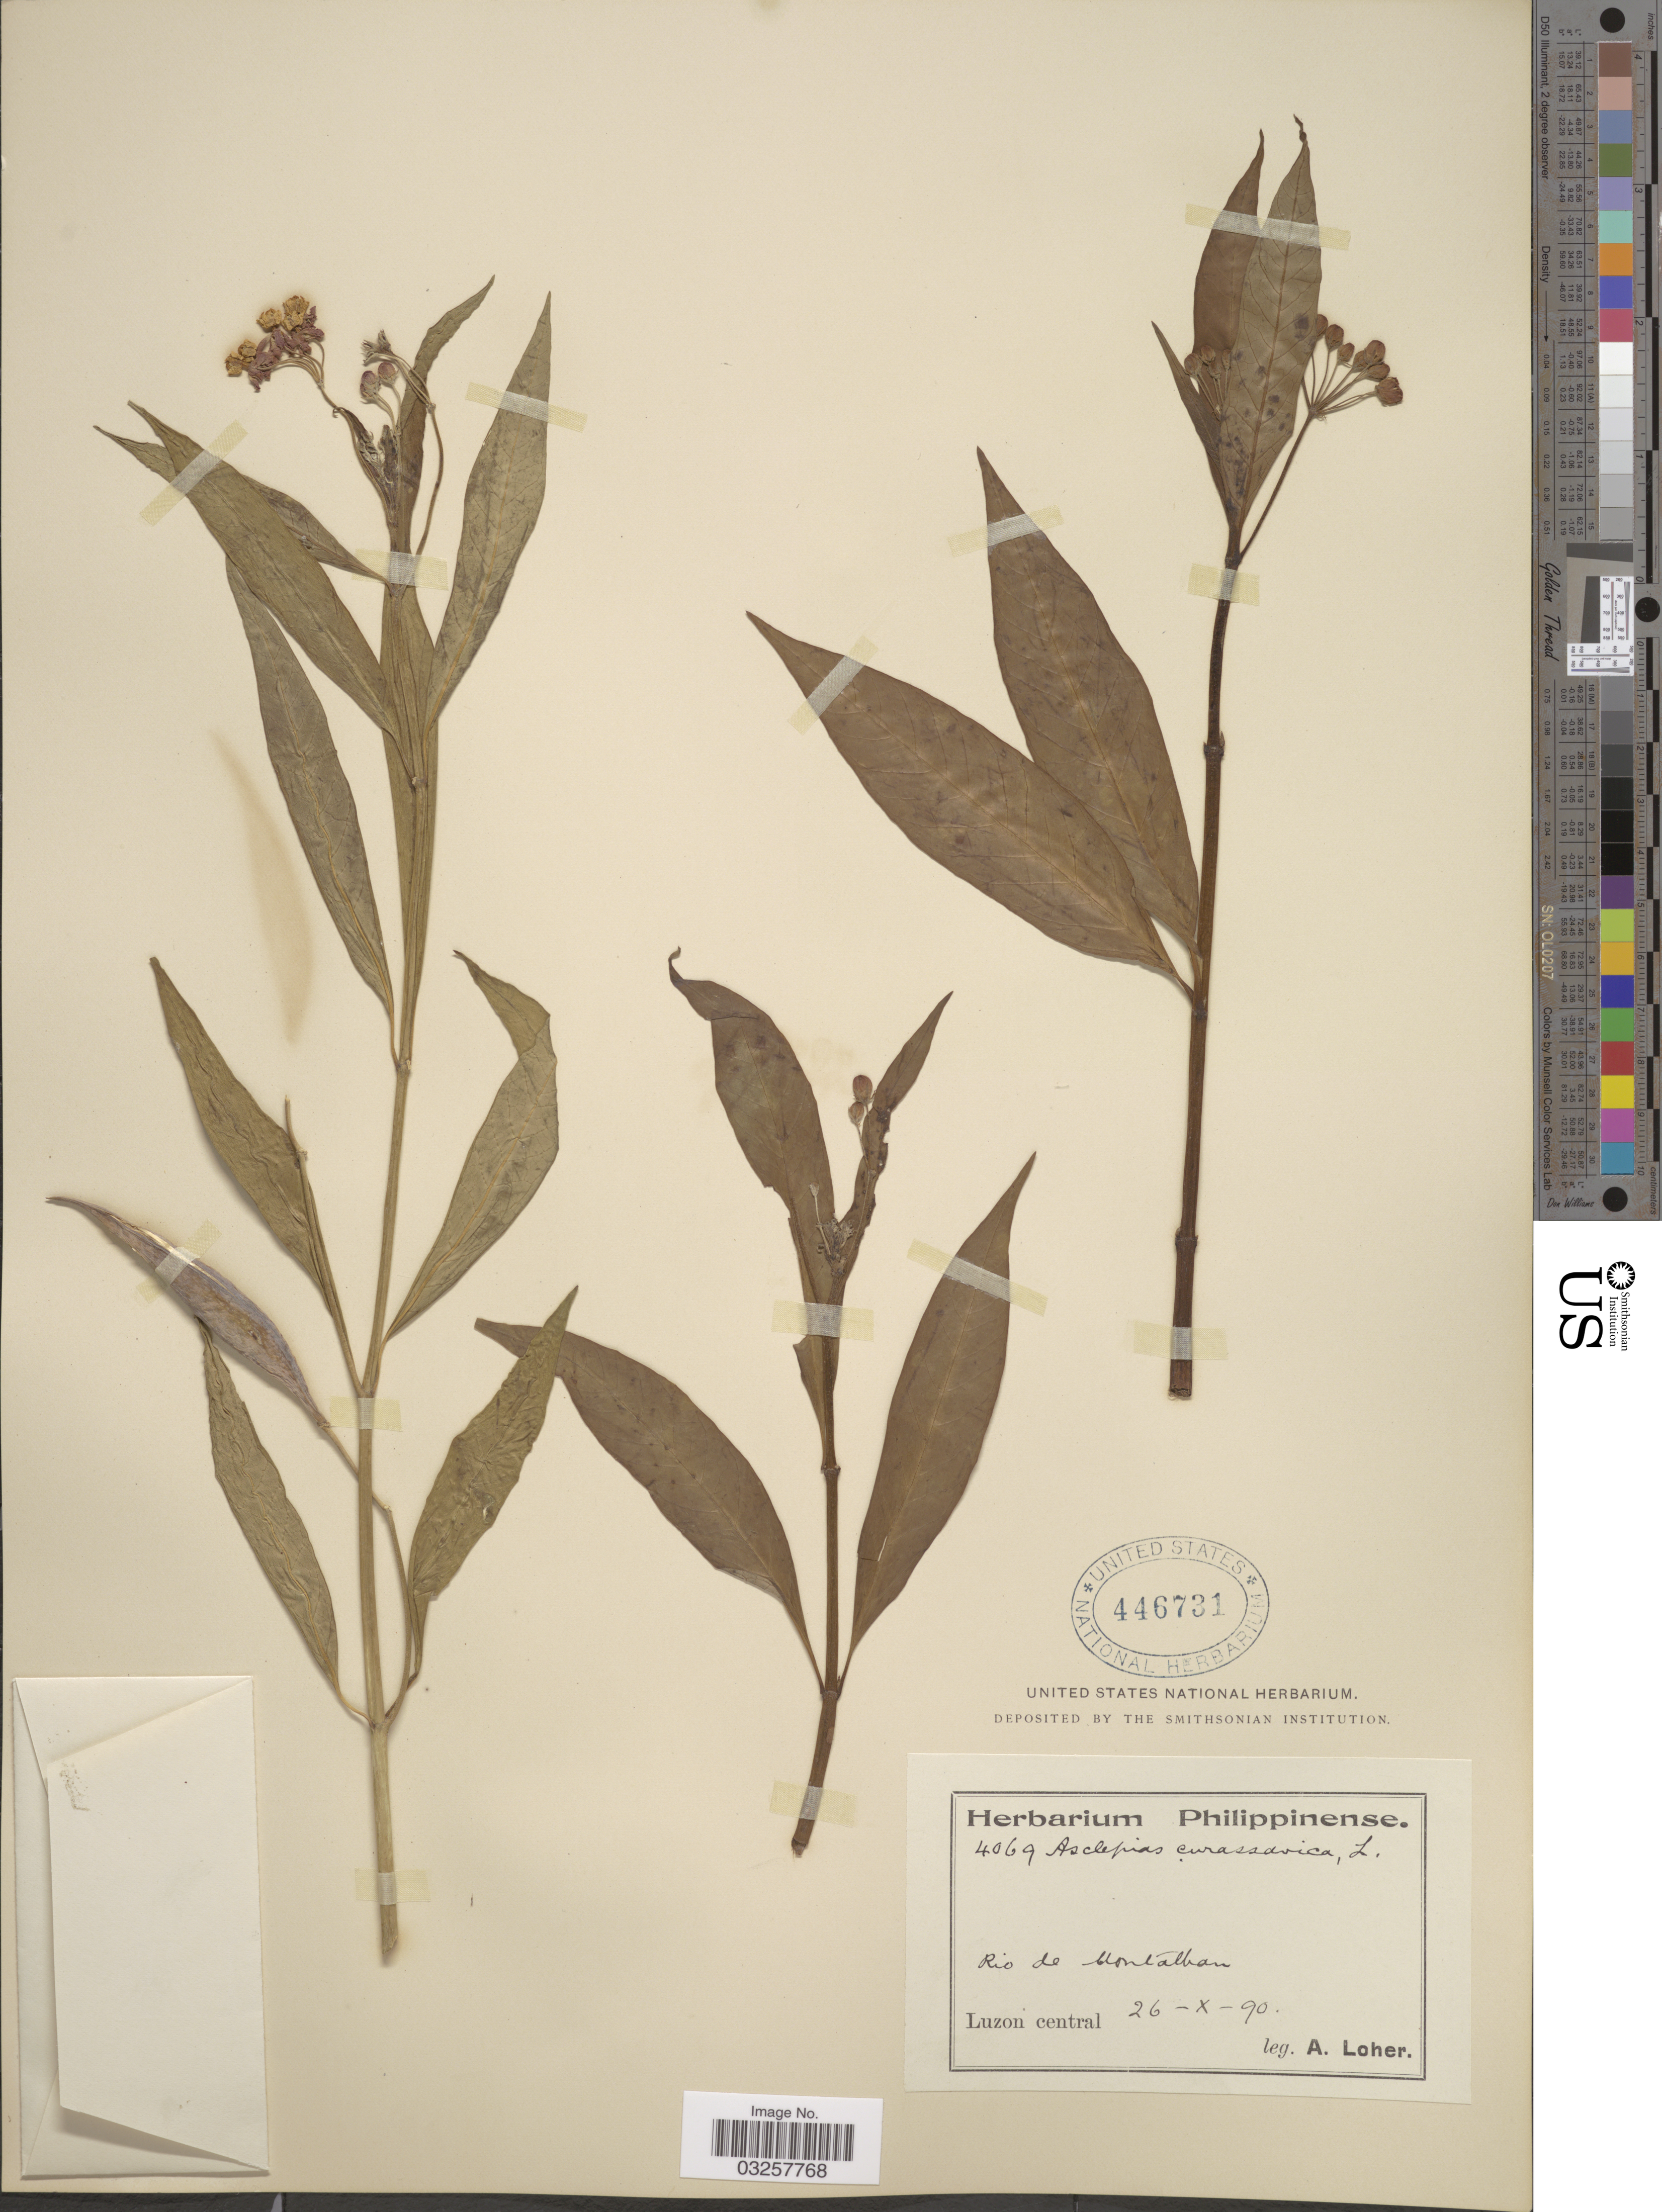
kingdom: Plantae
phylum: Tracheophyta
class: Magnoliopsida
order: Gentianales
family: Apocynaceae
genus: Asclepias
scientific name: Asclepias curassavica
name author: L.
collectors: A. Loher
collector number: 4069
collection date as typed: Transcribed d/m/y: 26/10/90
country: Philippines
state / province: Central Luzon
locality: Rio de Montalban. Luzon central.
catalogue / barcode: US 446731